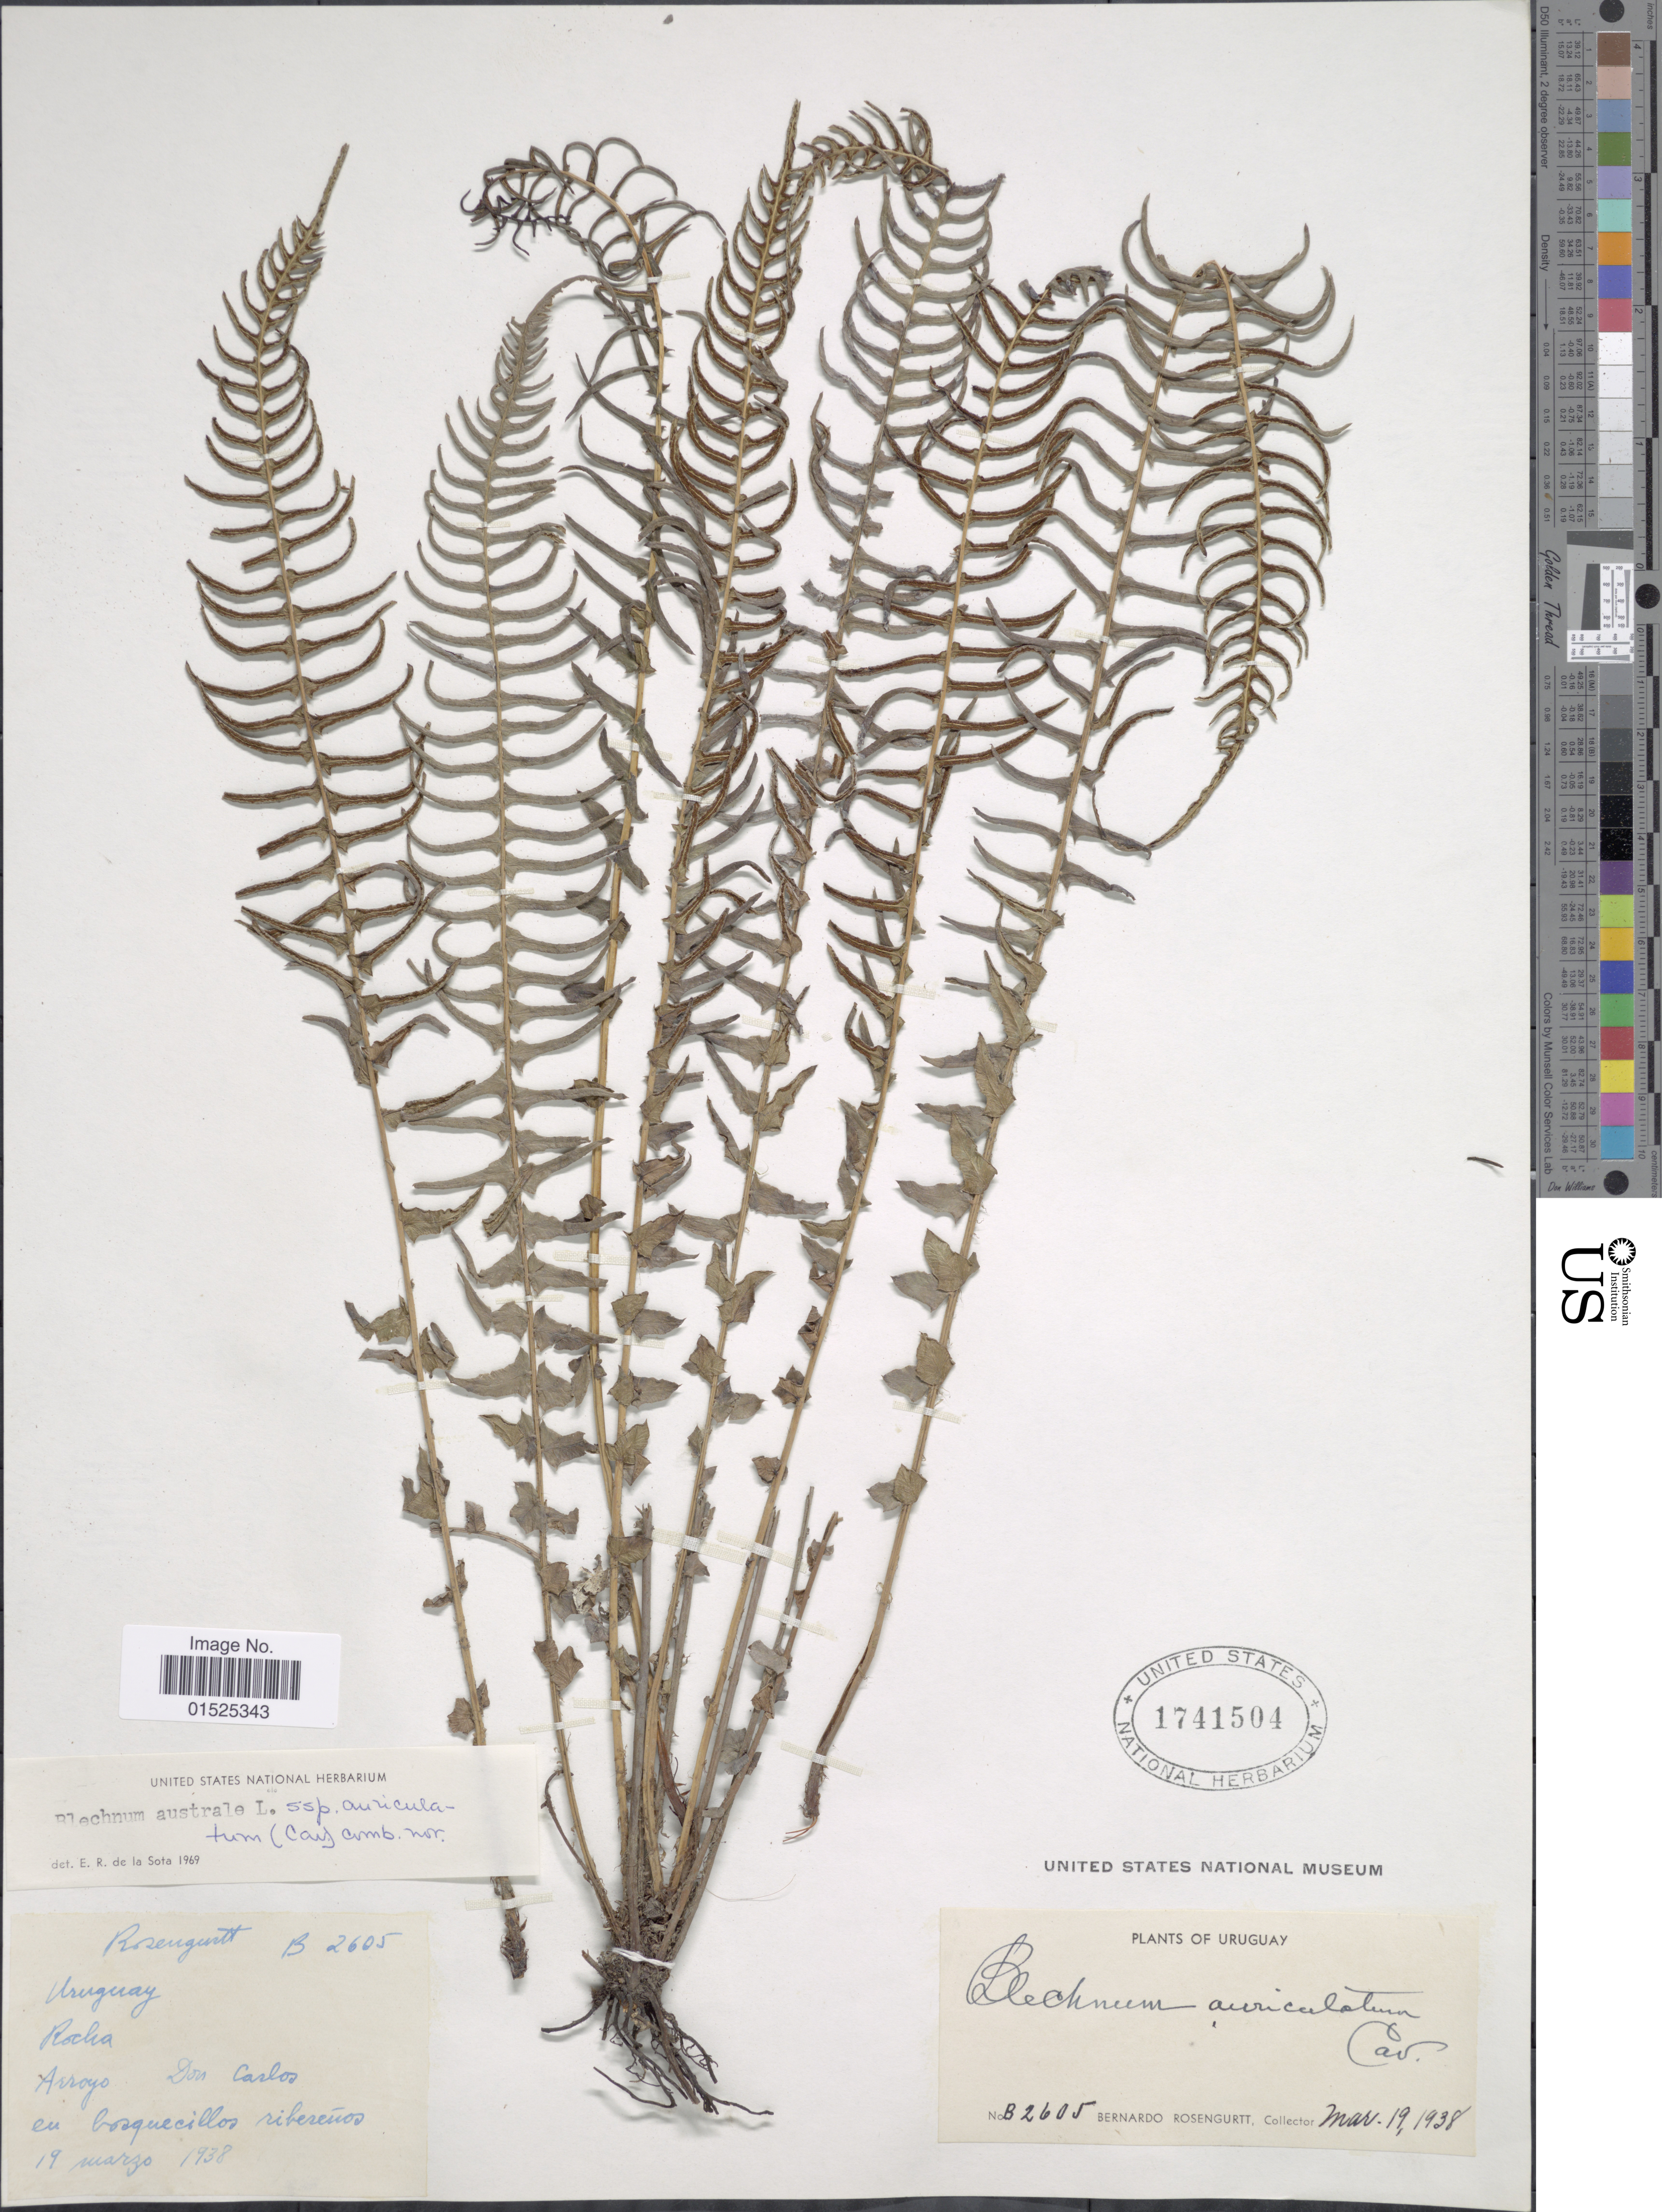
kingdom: Plantae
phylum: Tracheophyta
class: Polypodiopsida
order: Polypodiales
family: Blechnaceae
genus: Blechnum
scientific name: Blechnum australe subsp. auriculatum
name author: (Cav.) de la Sota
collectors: B. Rosengurtt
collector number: B2605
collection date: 1938-03-19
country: Uruguay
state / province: Rocha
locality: Uruguay, Arroyo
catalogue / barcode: US 1741504